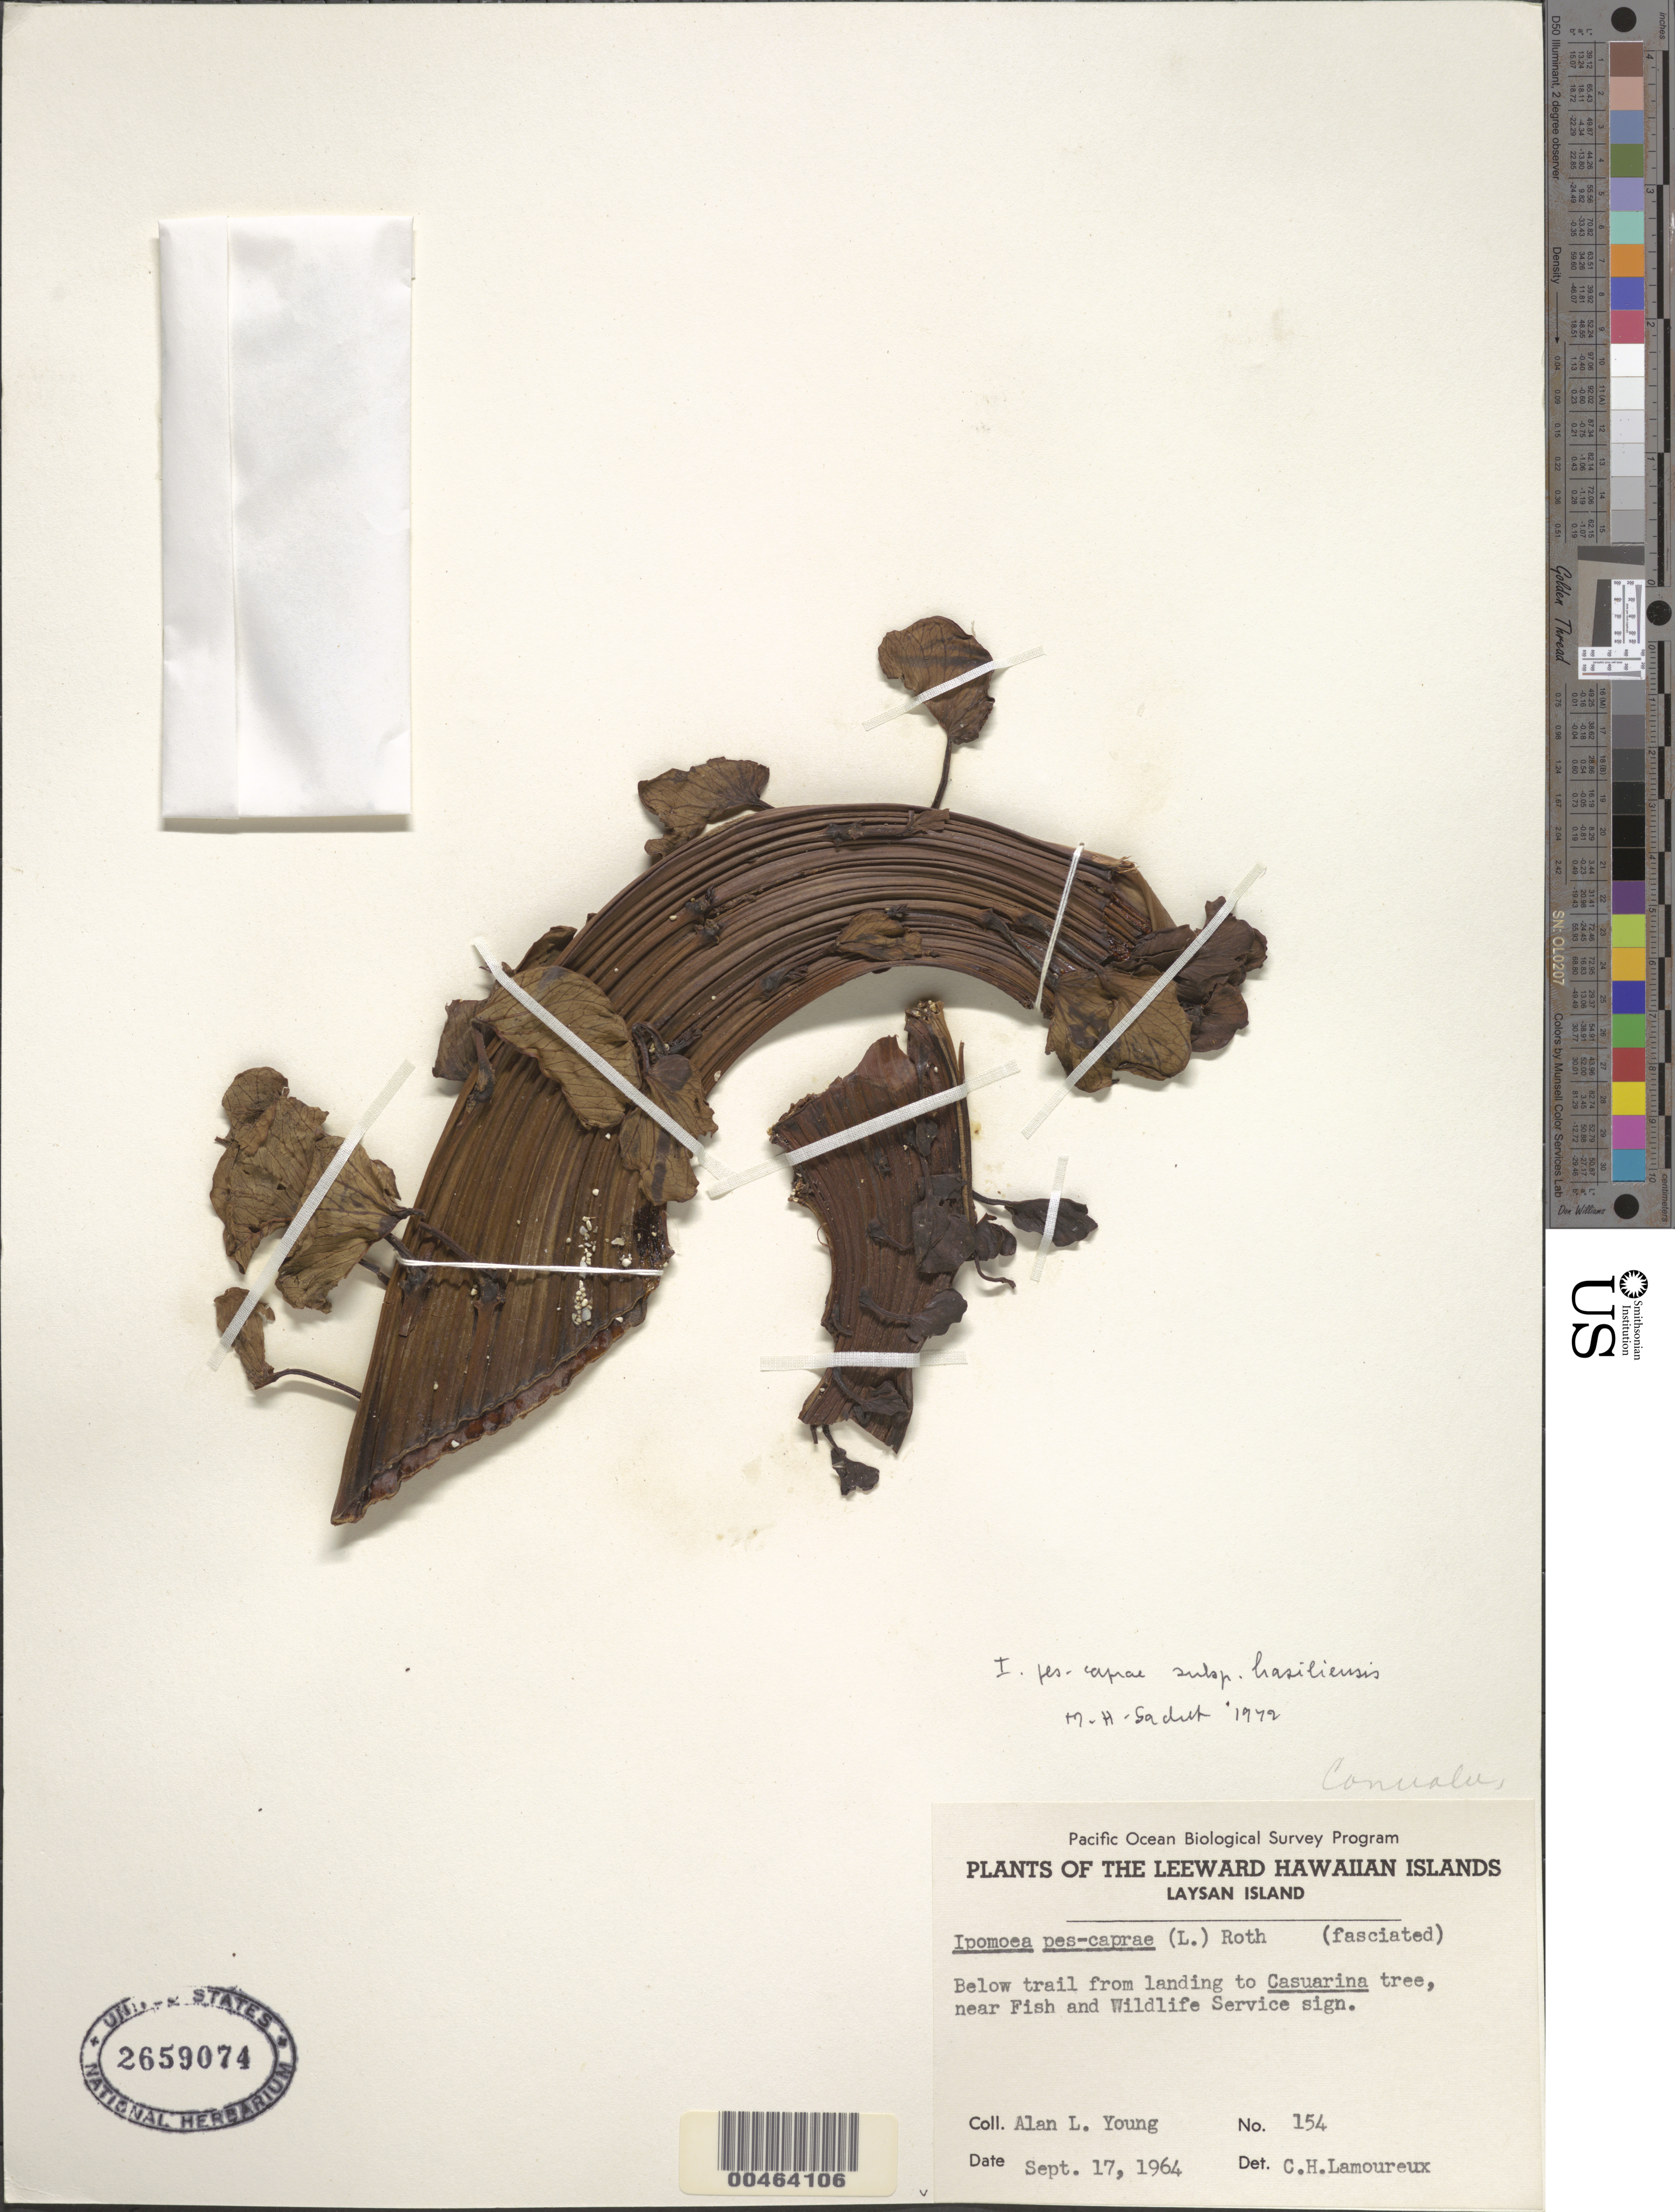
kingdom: Plantae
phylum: Tracheophyta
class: Magnoliopsida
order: Solanales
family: Convolvulaceae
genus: Ipomoea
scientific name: Ipomoea pes-caprae subsp. brasiliensis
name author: (L.) Ooststr.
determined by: Sachet, M.-H.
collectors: A. Young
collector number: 154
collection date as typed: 17 Sep 1964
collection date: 1964-09-17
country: United States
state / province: Hawaii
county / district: Honolulu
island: Laysan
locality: Below trail from landing to Casuarina tree, near Fish and Wildlife Service sign.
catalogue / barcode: US 2659074